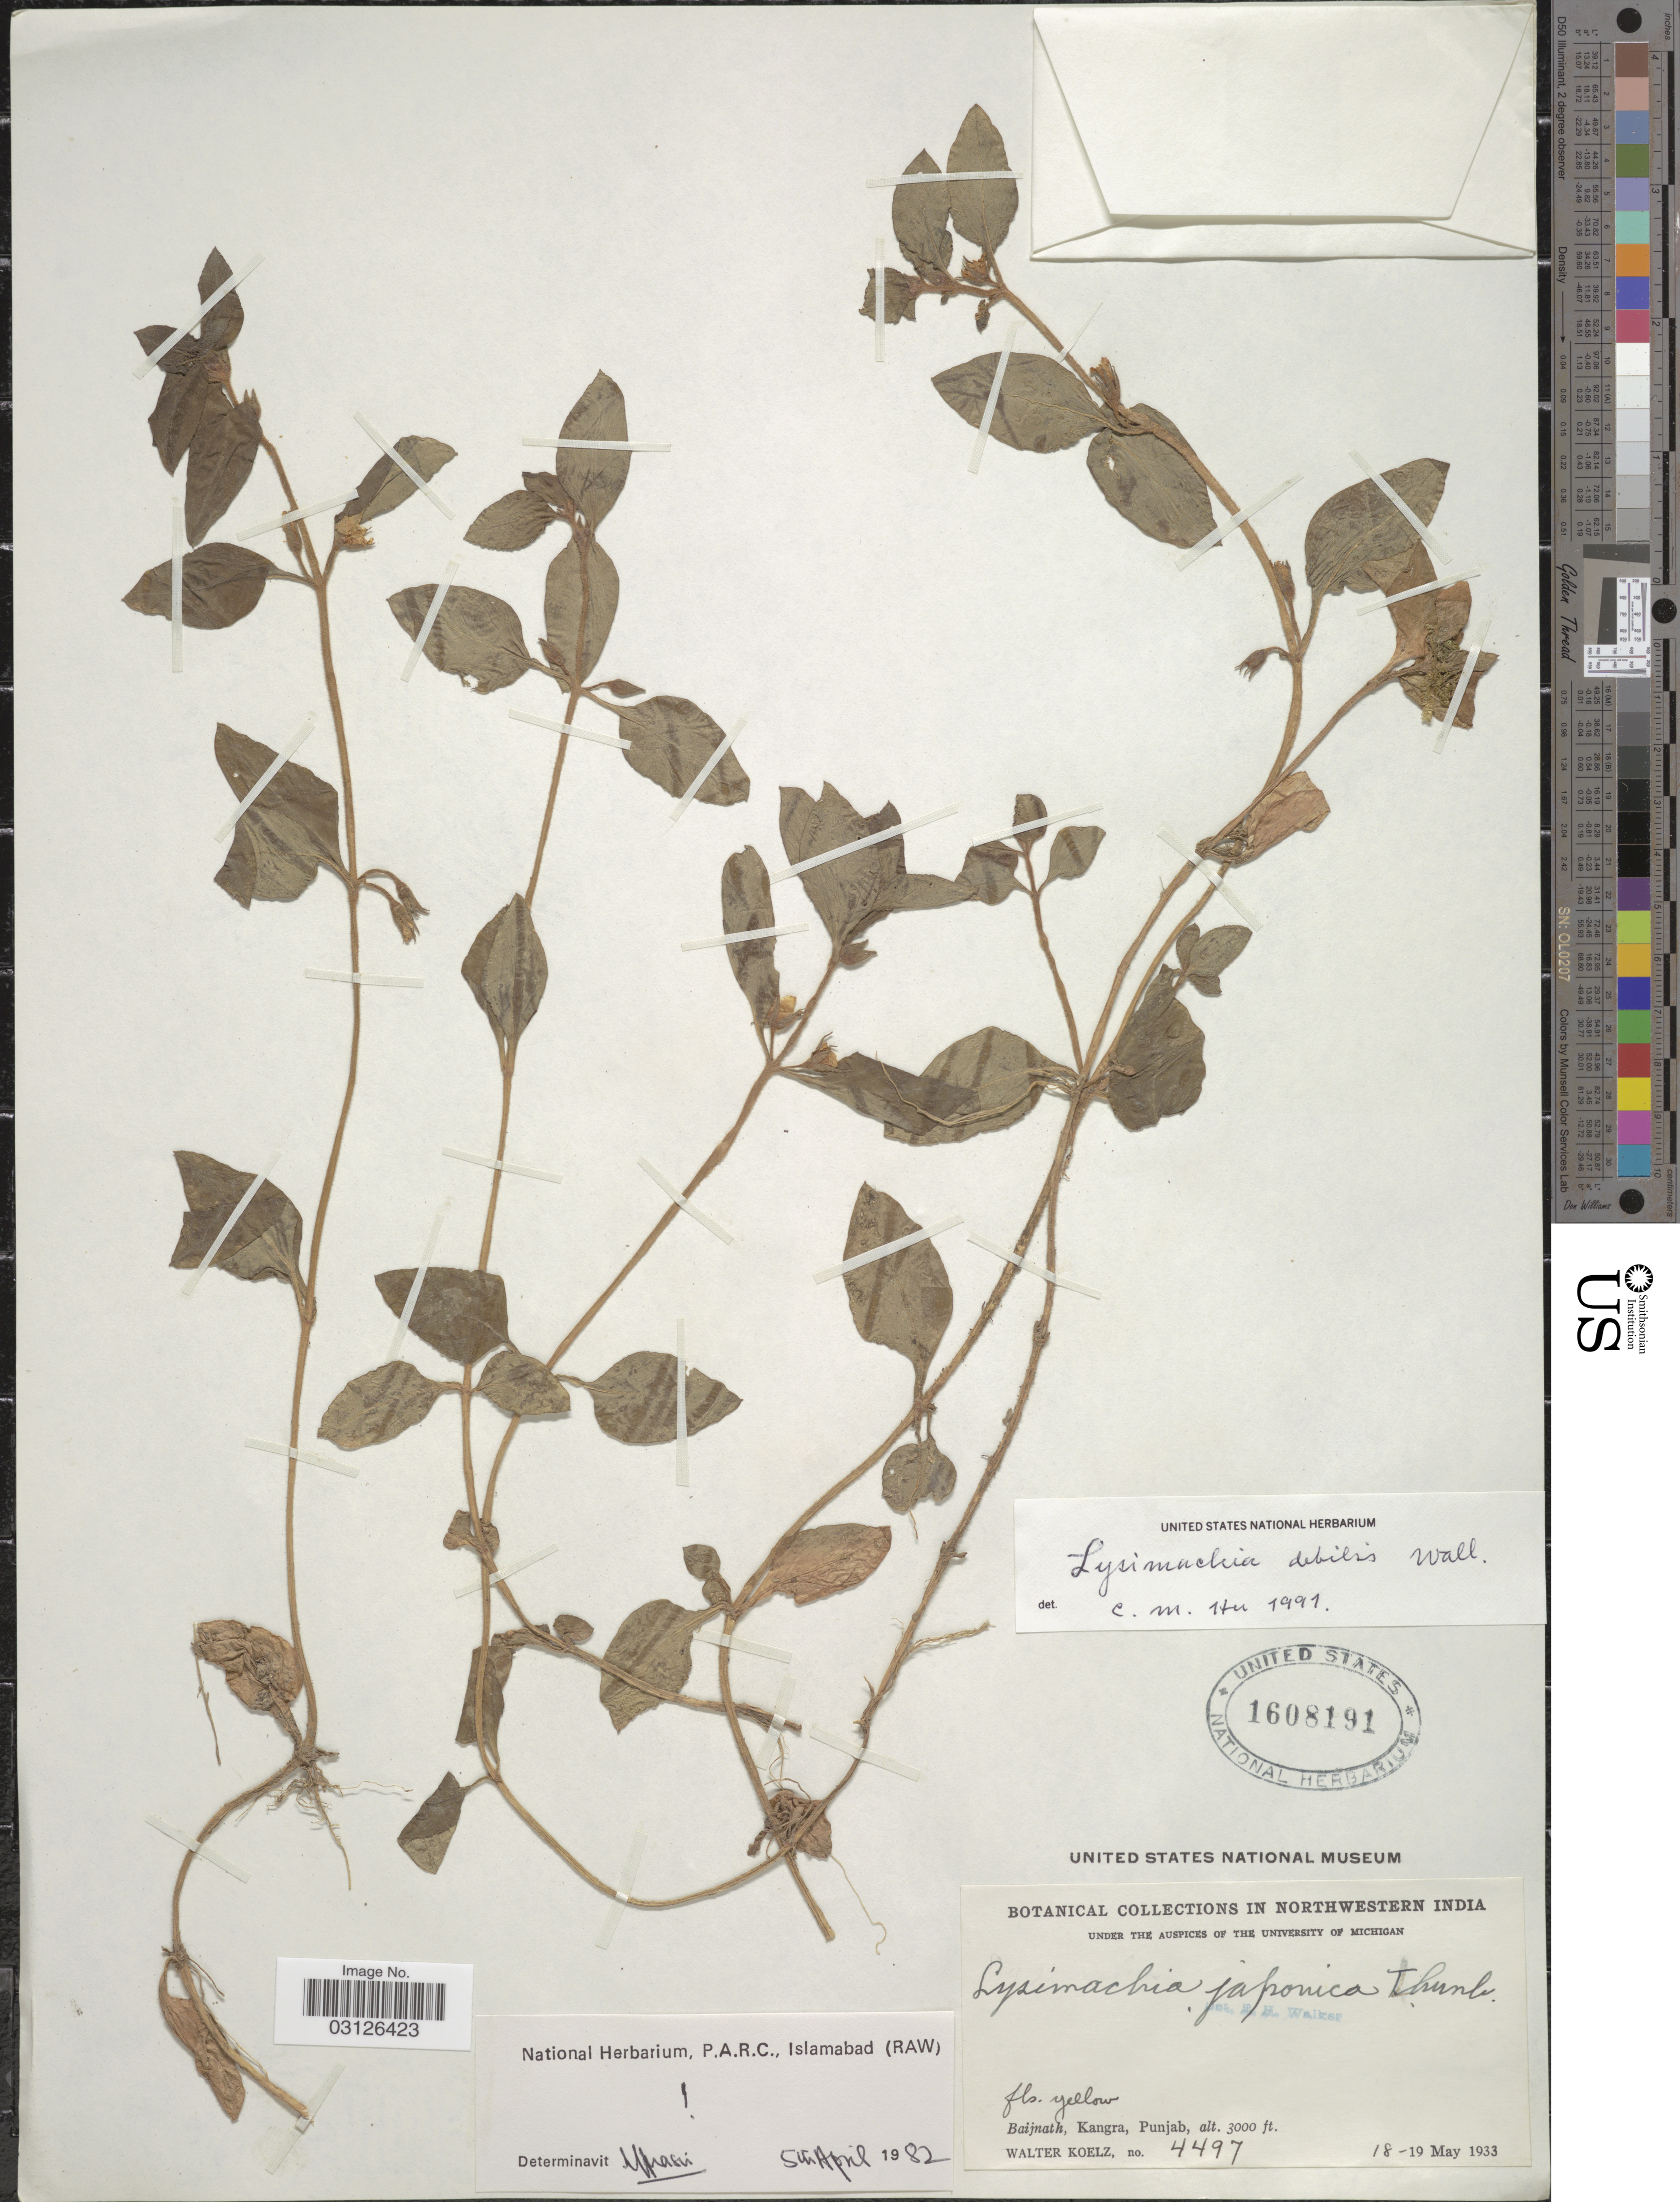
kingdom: Plantae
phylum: Tracheophyta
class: Magnoliopsida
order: Ericales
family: Primulaceae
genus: Lysimachia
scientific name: Lysimachia japonica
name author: Thunb.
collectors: W. N. Koelz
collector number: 4497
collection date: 1933-05-18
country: India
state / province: Punjab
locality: Northwestern India. Baijnath, Kangra.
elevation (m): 914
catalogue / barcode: US 1608191